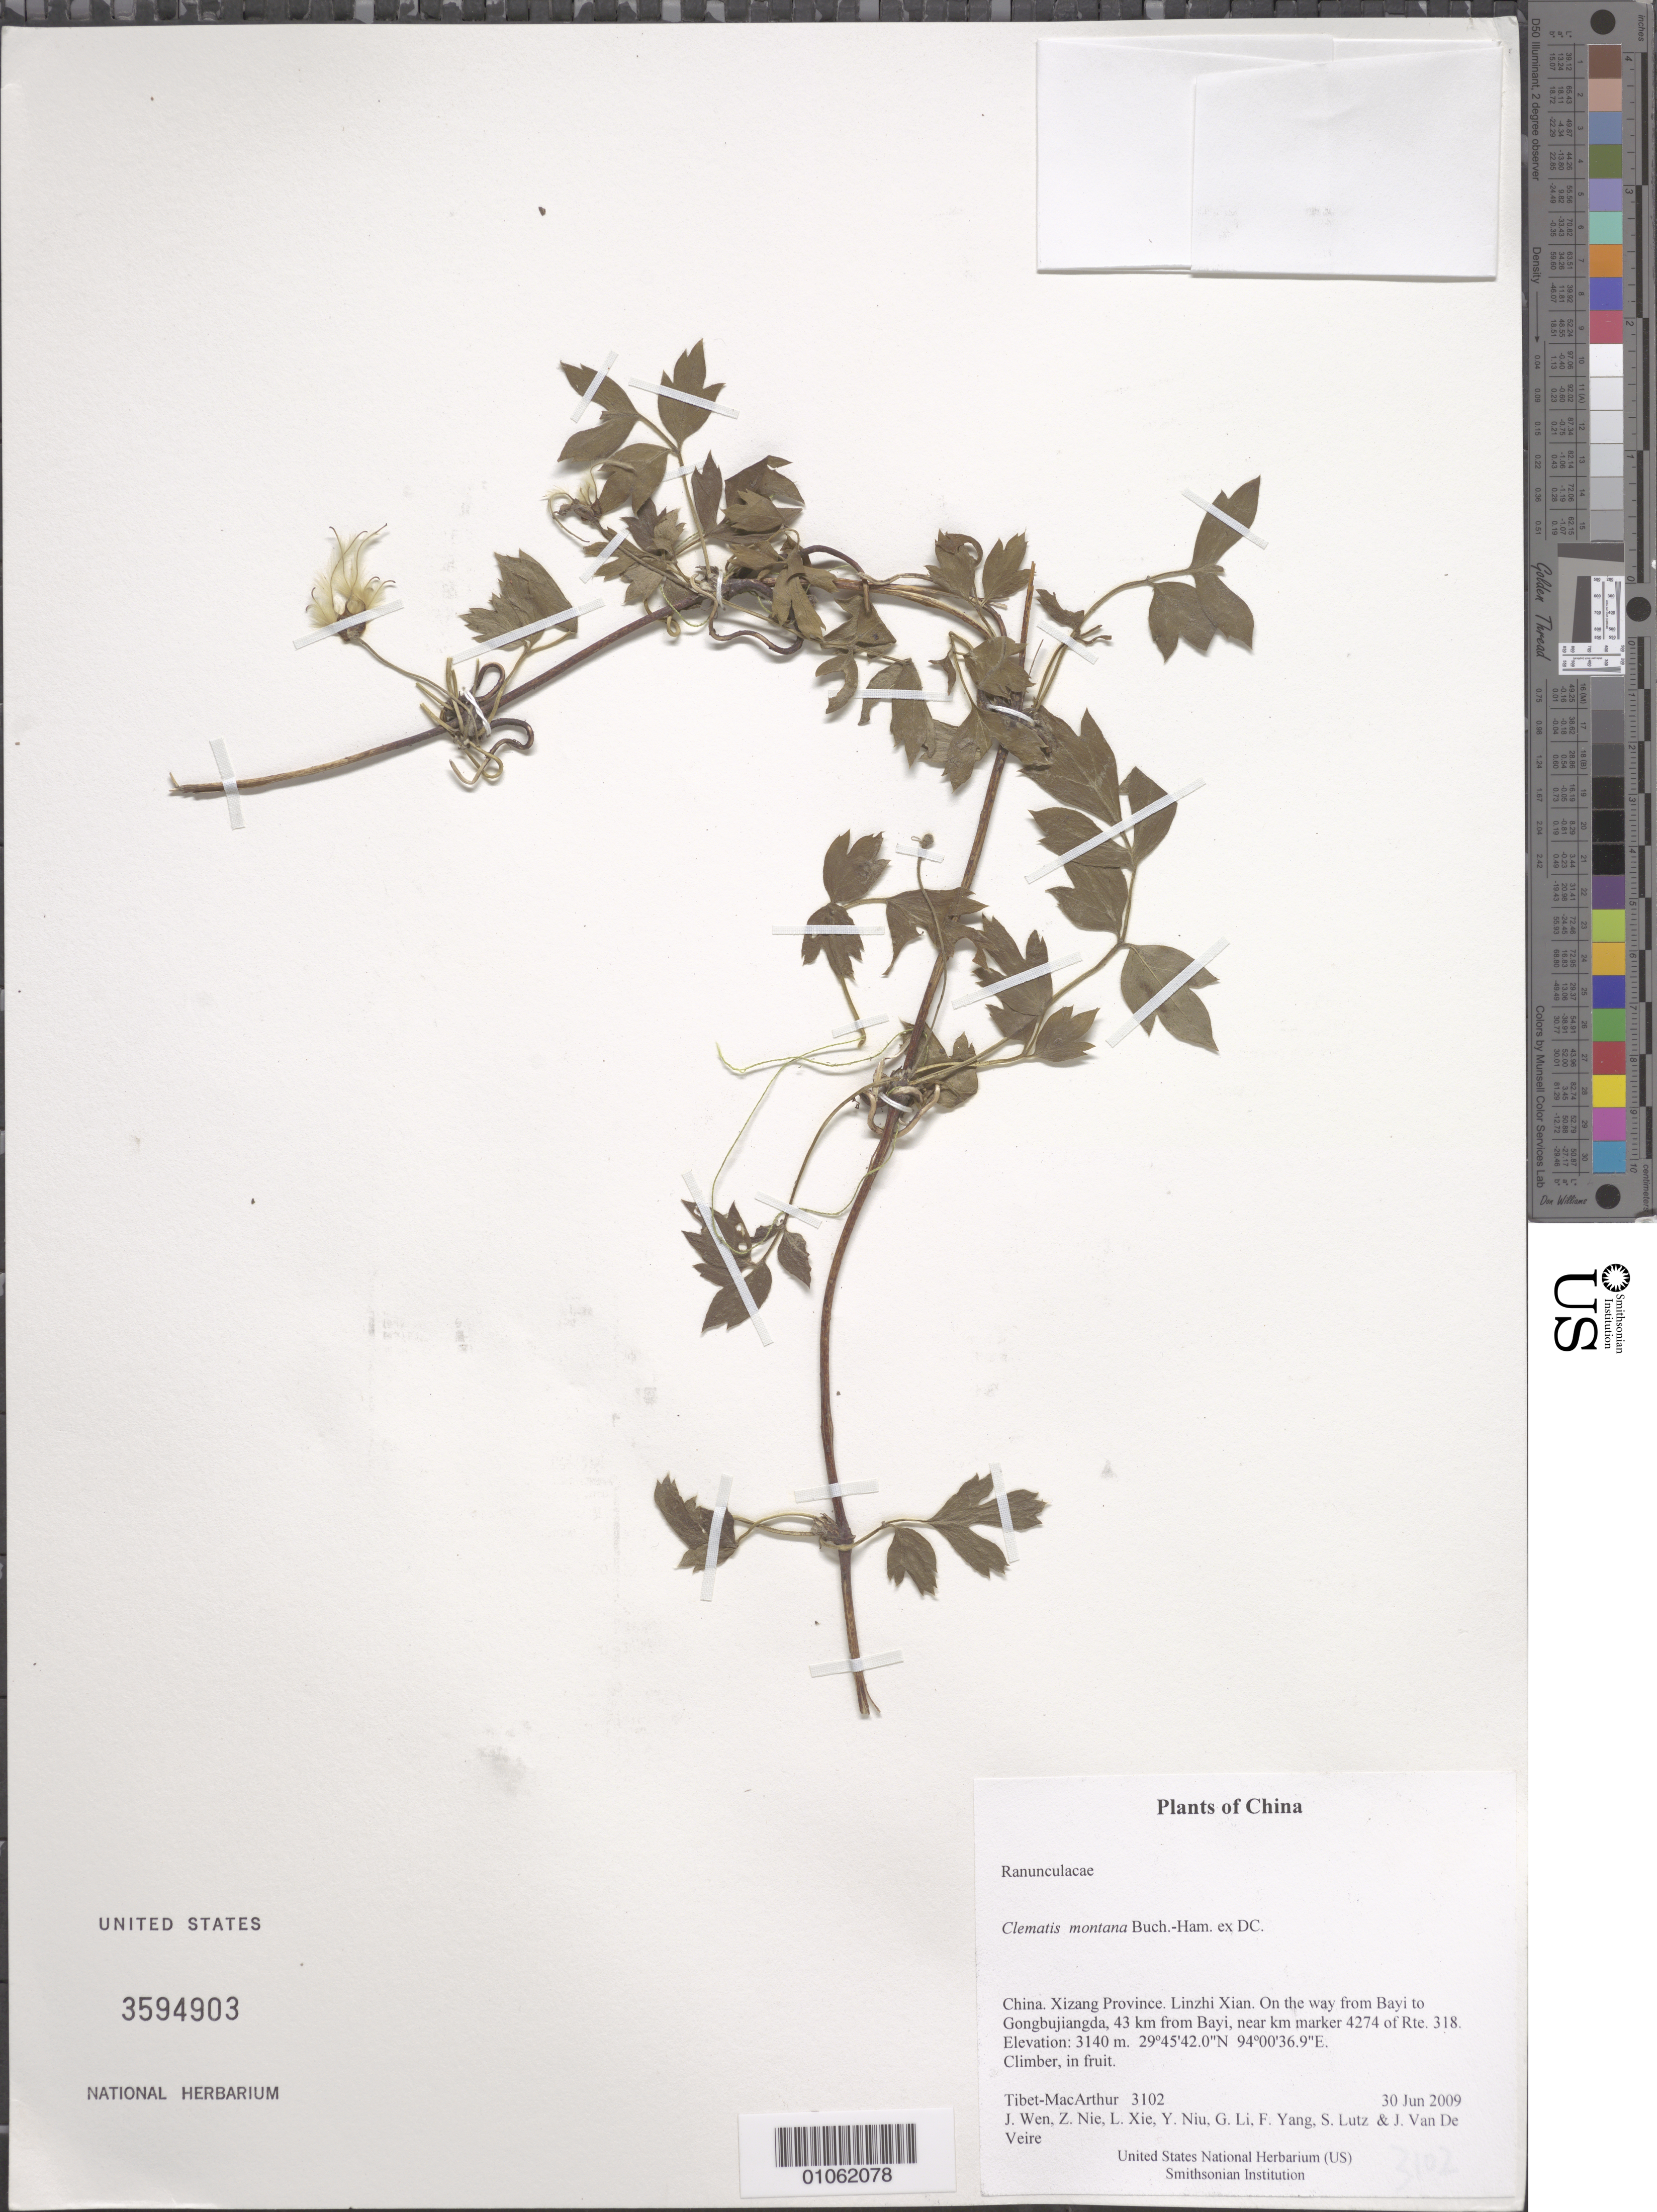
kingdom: Plantae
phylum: Tracheophyta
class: Magnoliopsida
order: Ranunculales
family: Ranunculaceae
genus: Clematis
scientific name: Clematis montana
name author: Buch.-Ham. ex DC.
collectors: Tibet-MacArthur, J. Wen, Z. Nie, L. Xie, Y. Niu, G. Li, F. Yang, S. Lutz & J. Van De Veire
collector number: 3102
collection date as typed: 30 Jun 2009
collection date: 2009-06-30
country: China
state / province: Xizang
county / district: Linzhi Xian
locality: On the way from Bayi to Gongbujiangda, 43 km from Bayi, near km marker 4274 of Rte. 318.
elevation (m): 3140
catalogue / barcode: US 3594903